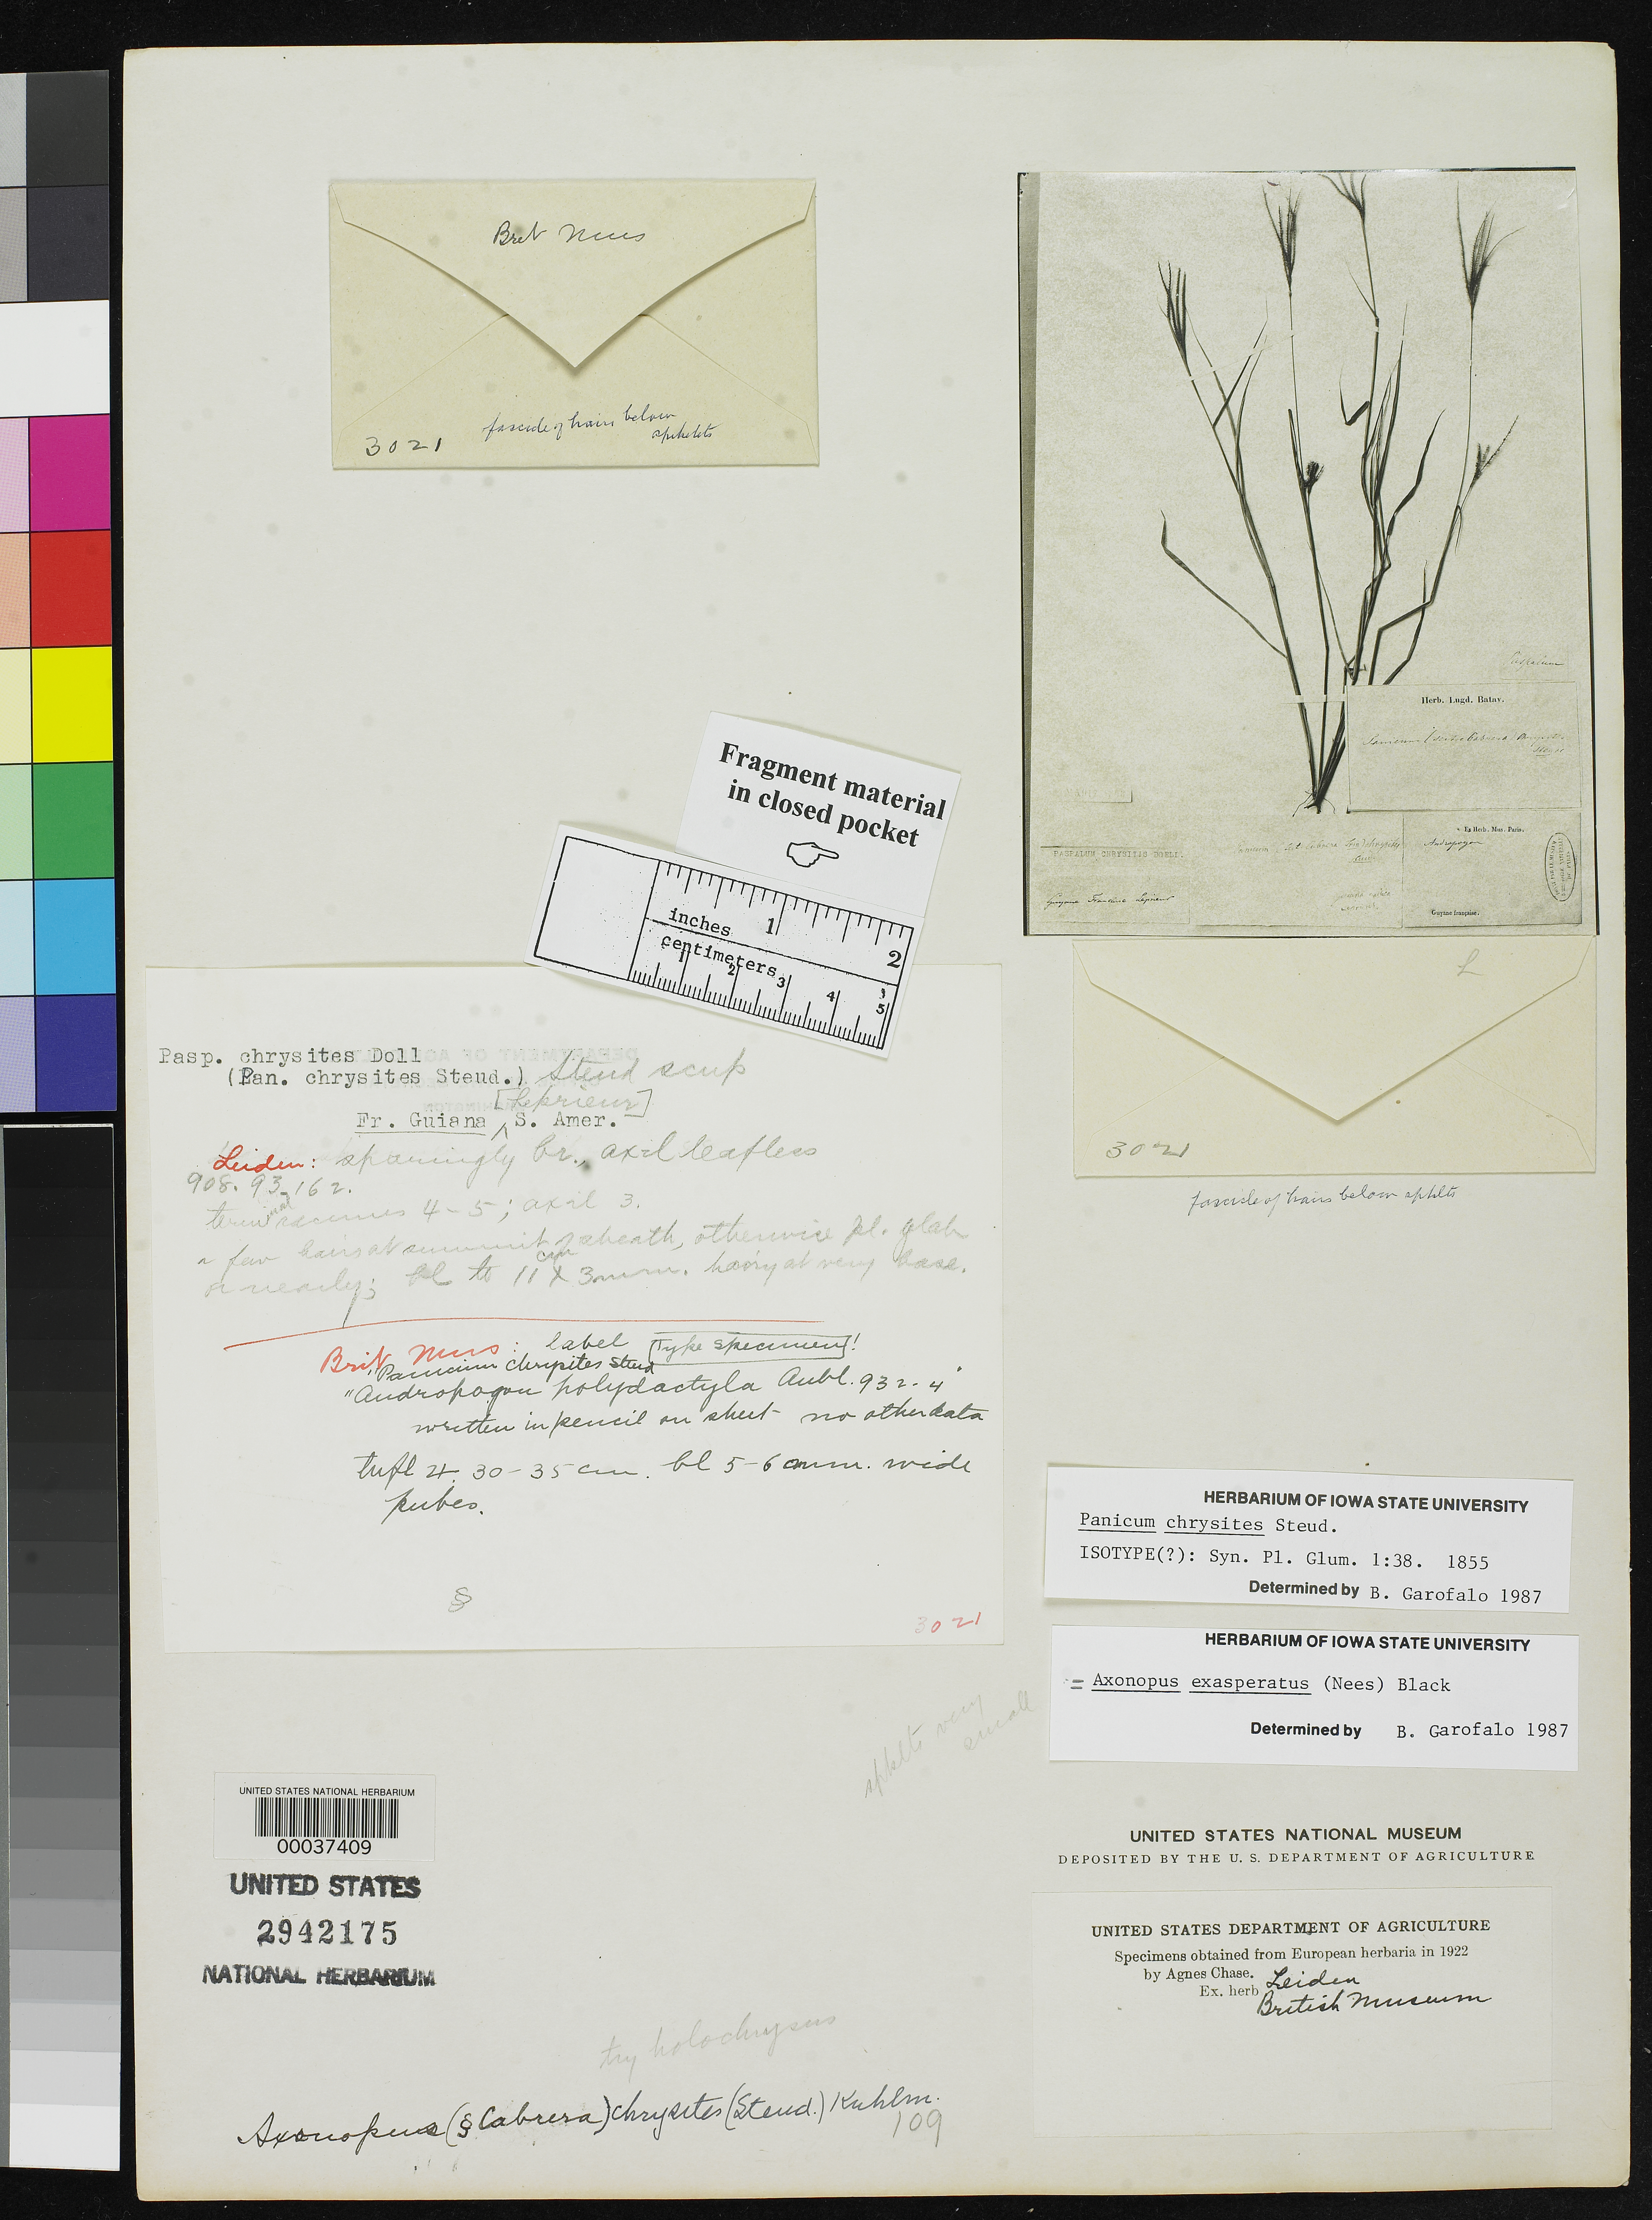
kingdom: Plantae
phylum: Tracheophyta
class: Liliopsida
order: Poales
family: Poaceae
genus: Paspalum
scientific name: Paspalum chrysites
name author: Döll in Mart.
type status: Type Fragment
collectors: F. M. R. Leprieur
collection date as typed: Apr ---- to -- Jun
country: French Guiana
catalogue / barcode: US 2942175